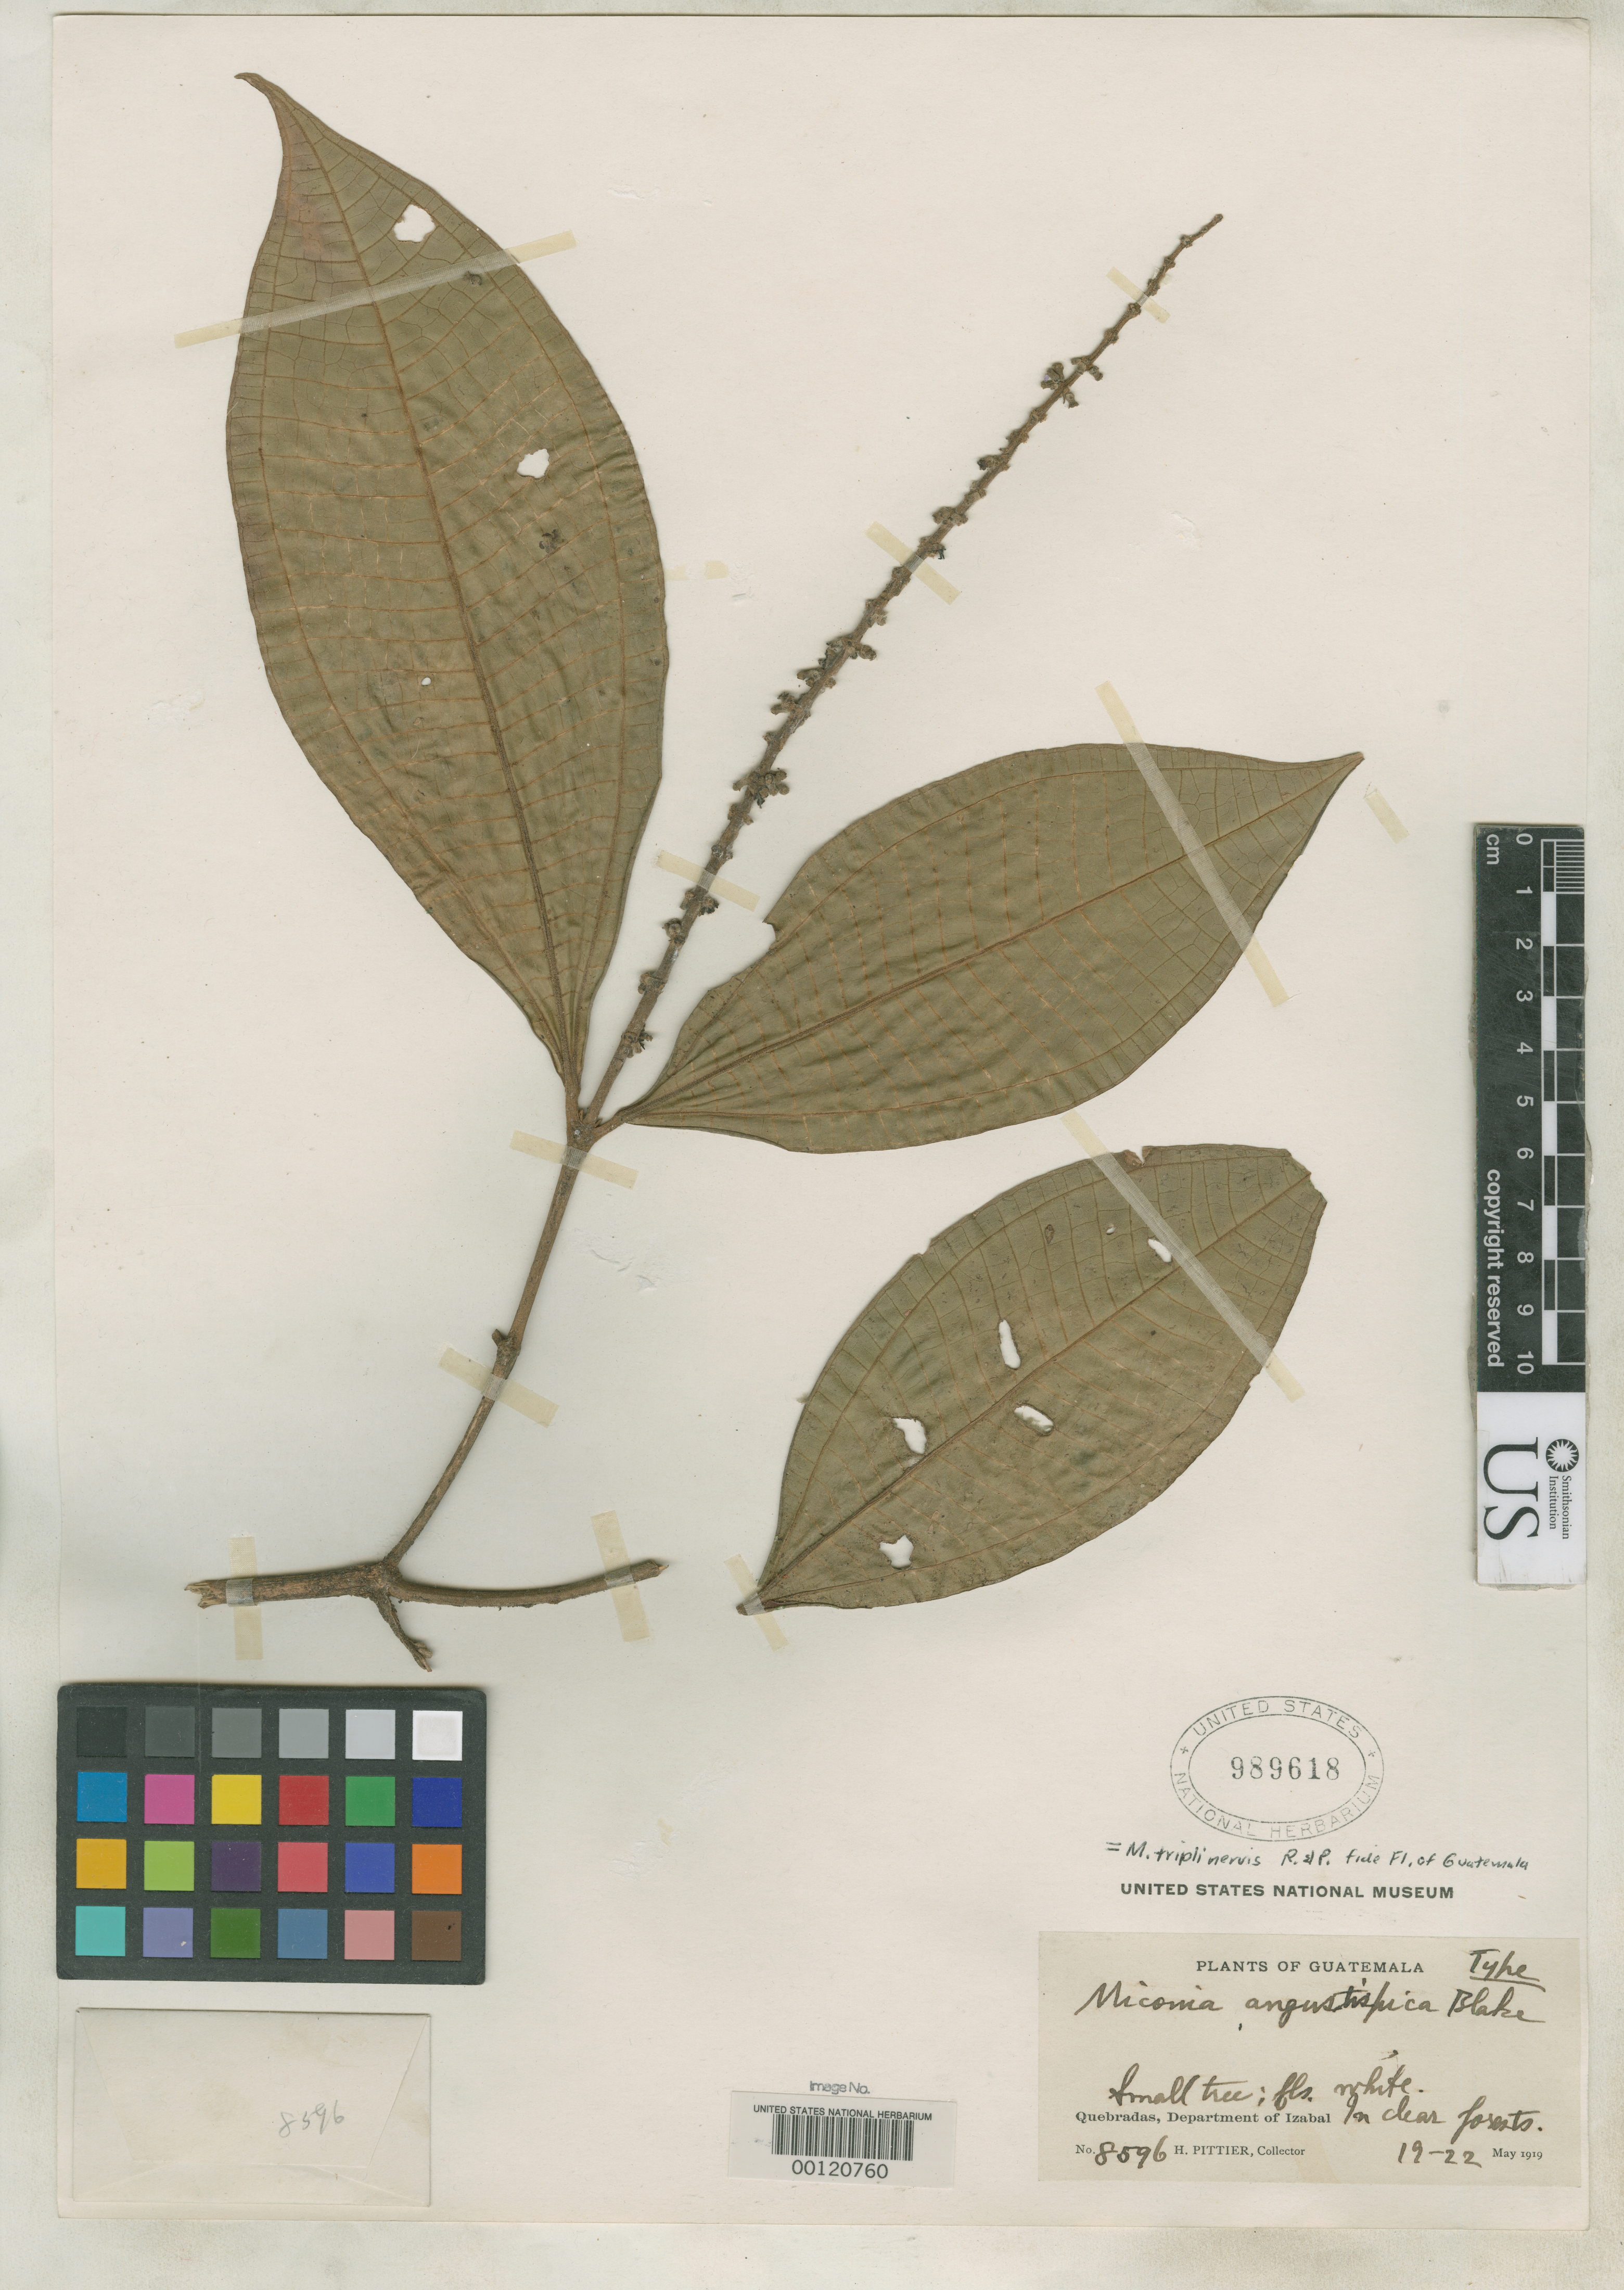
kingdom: Plantae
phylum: Tracheophyta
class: Magnoliopsida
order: Myrtales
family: Melastomataceae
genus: Miconia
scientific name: Miconia angustispica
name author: S.F. Blake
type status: Holotype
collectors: H. F. Pittier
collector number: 8596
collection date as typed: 19 May 1919 to 22 May 1919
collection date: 1919-05-19/1919-05-22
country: Guatemala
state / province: Izabal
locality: Quebradas.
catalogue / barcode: US 989618